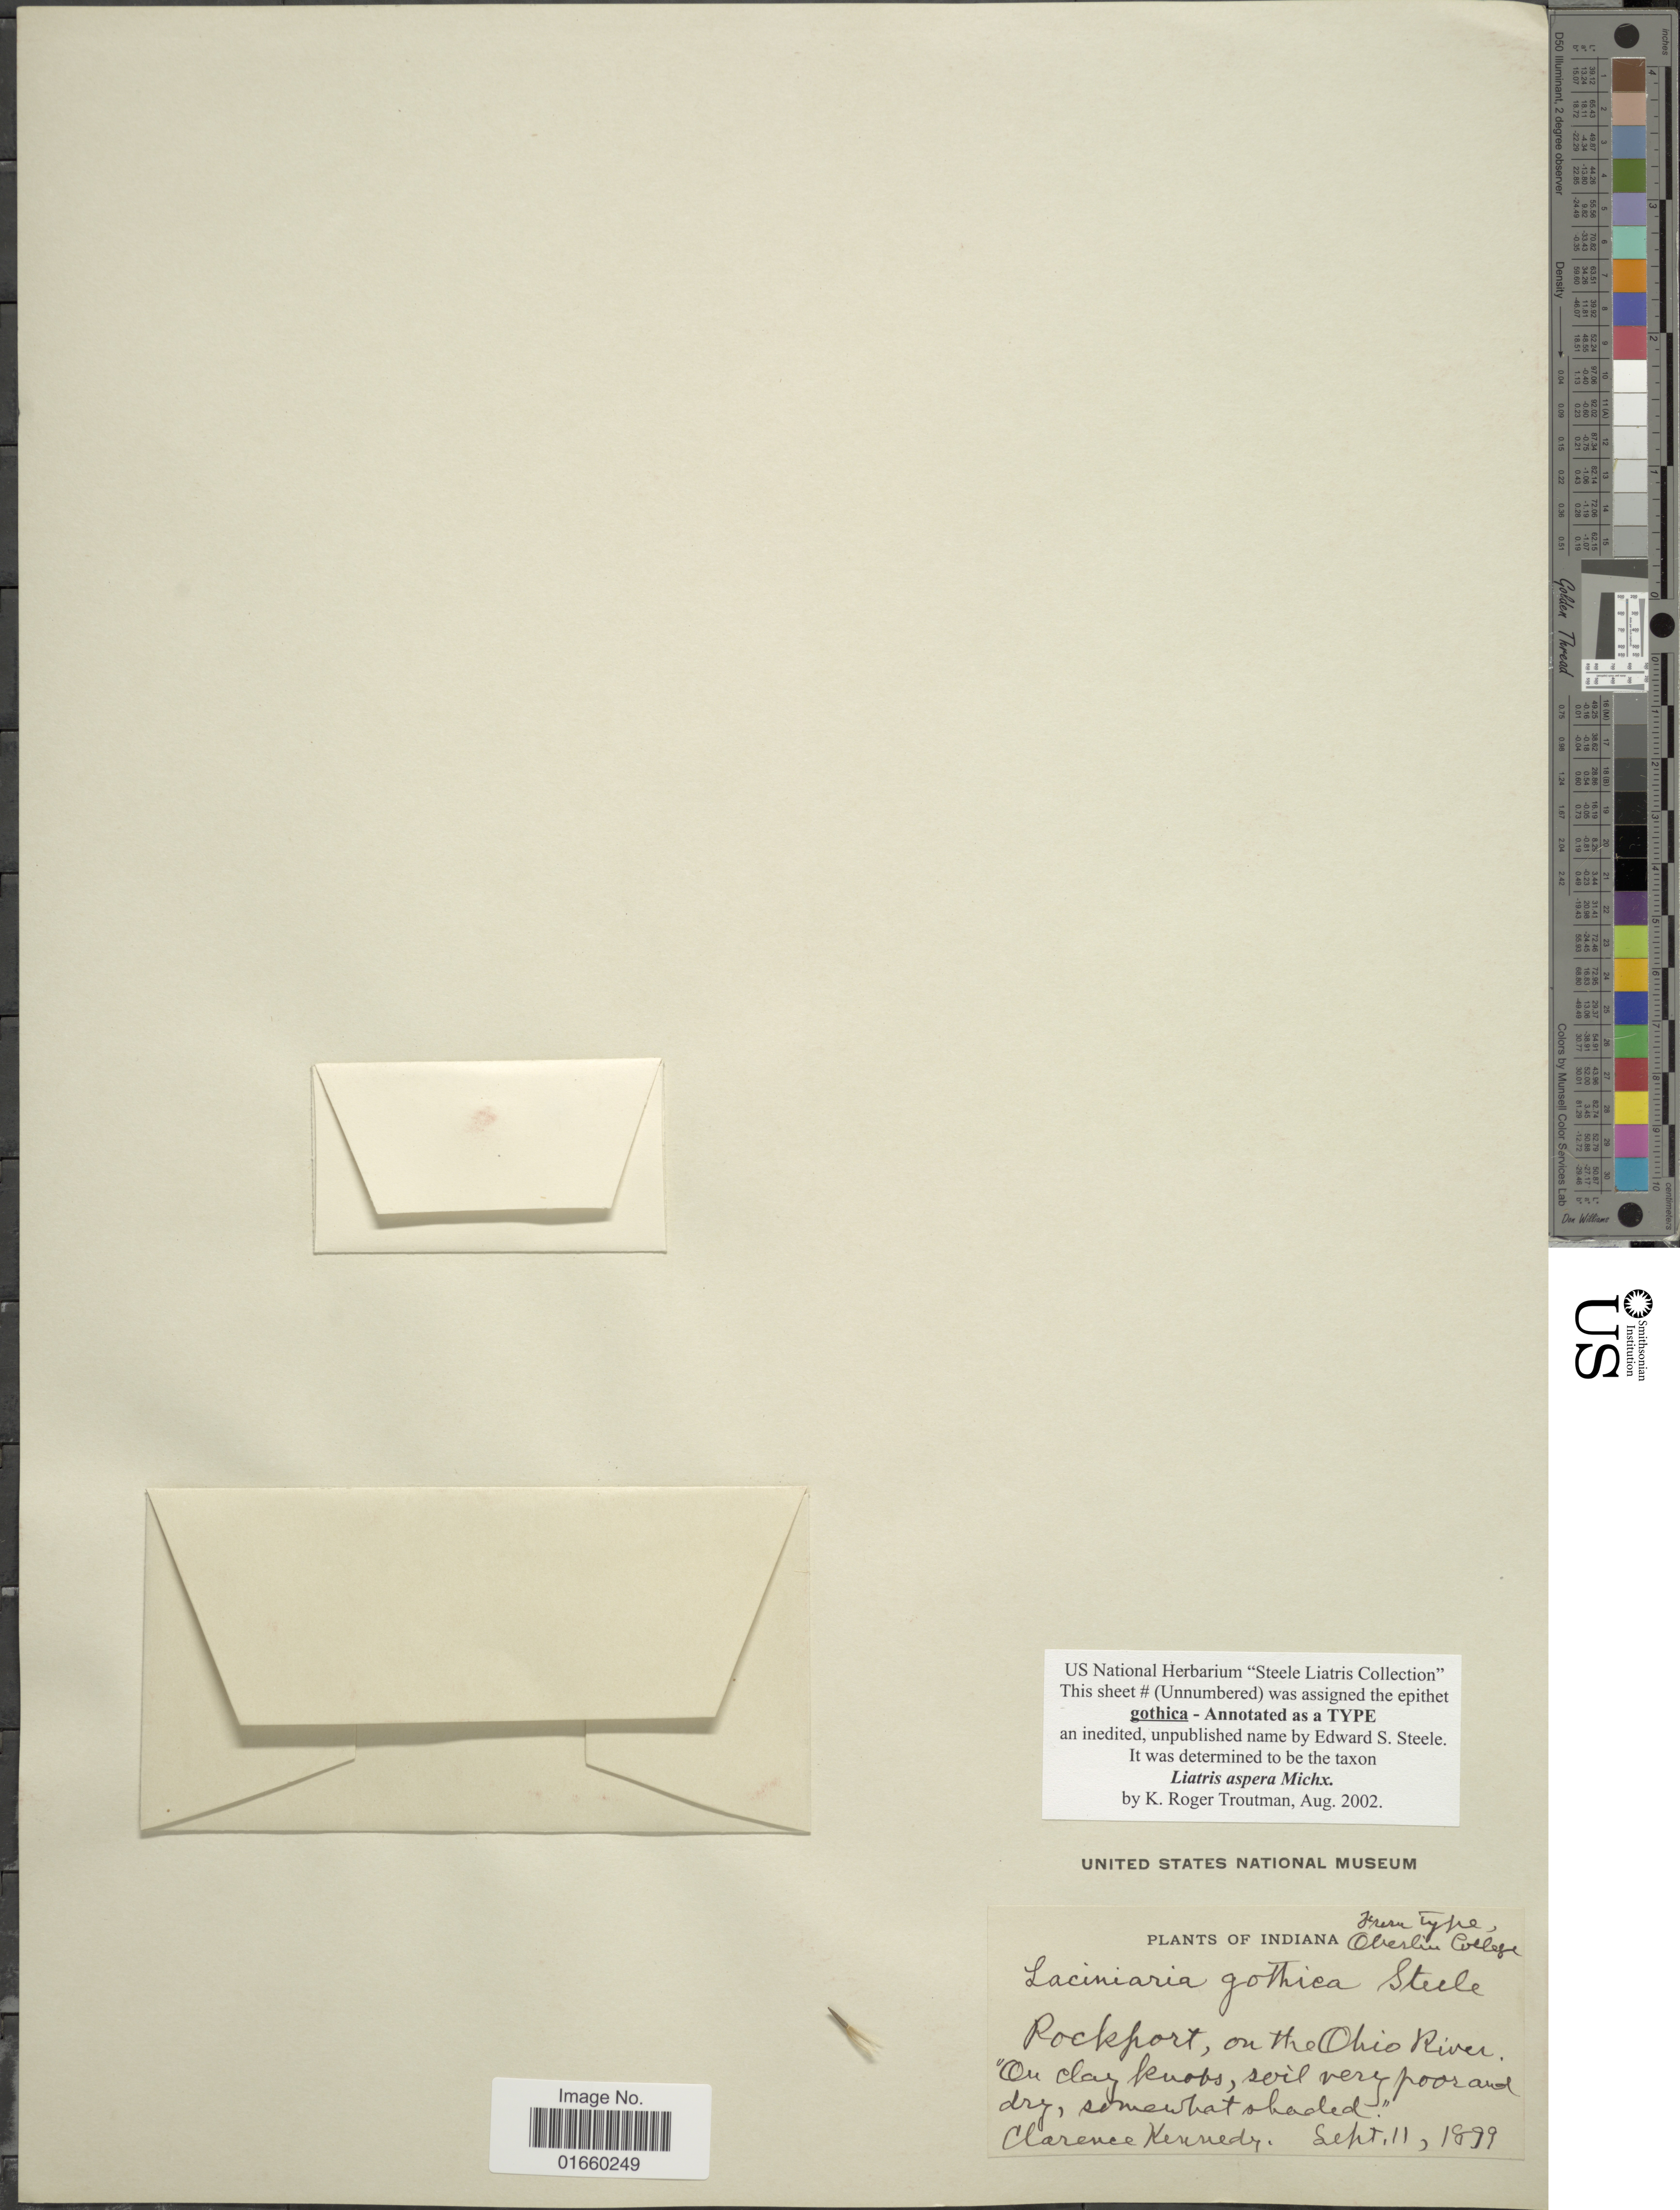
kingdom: Plantae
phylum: Tracheophyta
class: Magnoliopsida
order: Asterales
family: Asteraceae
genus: Liatris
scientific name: Liatris aspera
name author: Michx.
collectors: C. Kennedy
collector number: s.n,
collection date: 1899-09-11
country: United States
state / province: Indiana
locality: Rockport, on the Ohio River